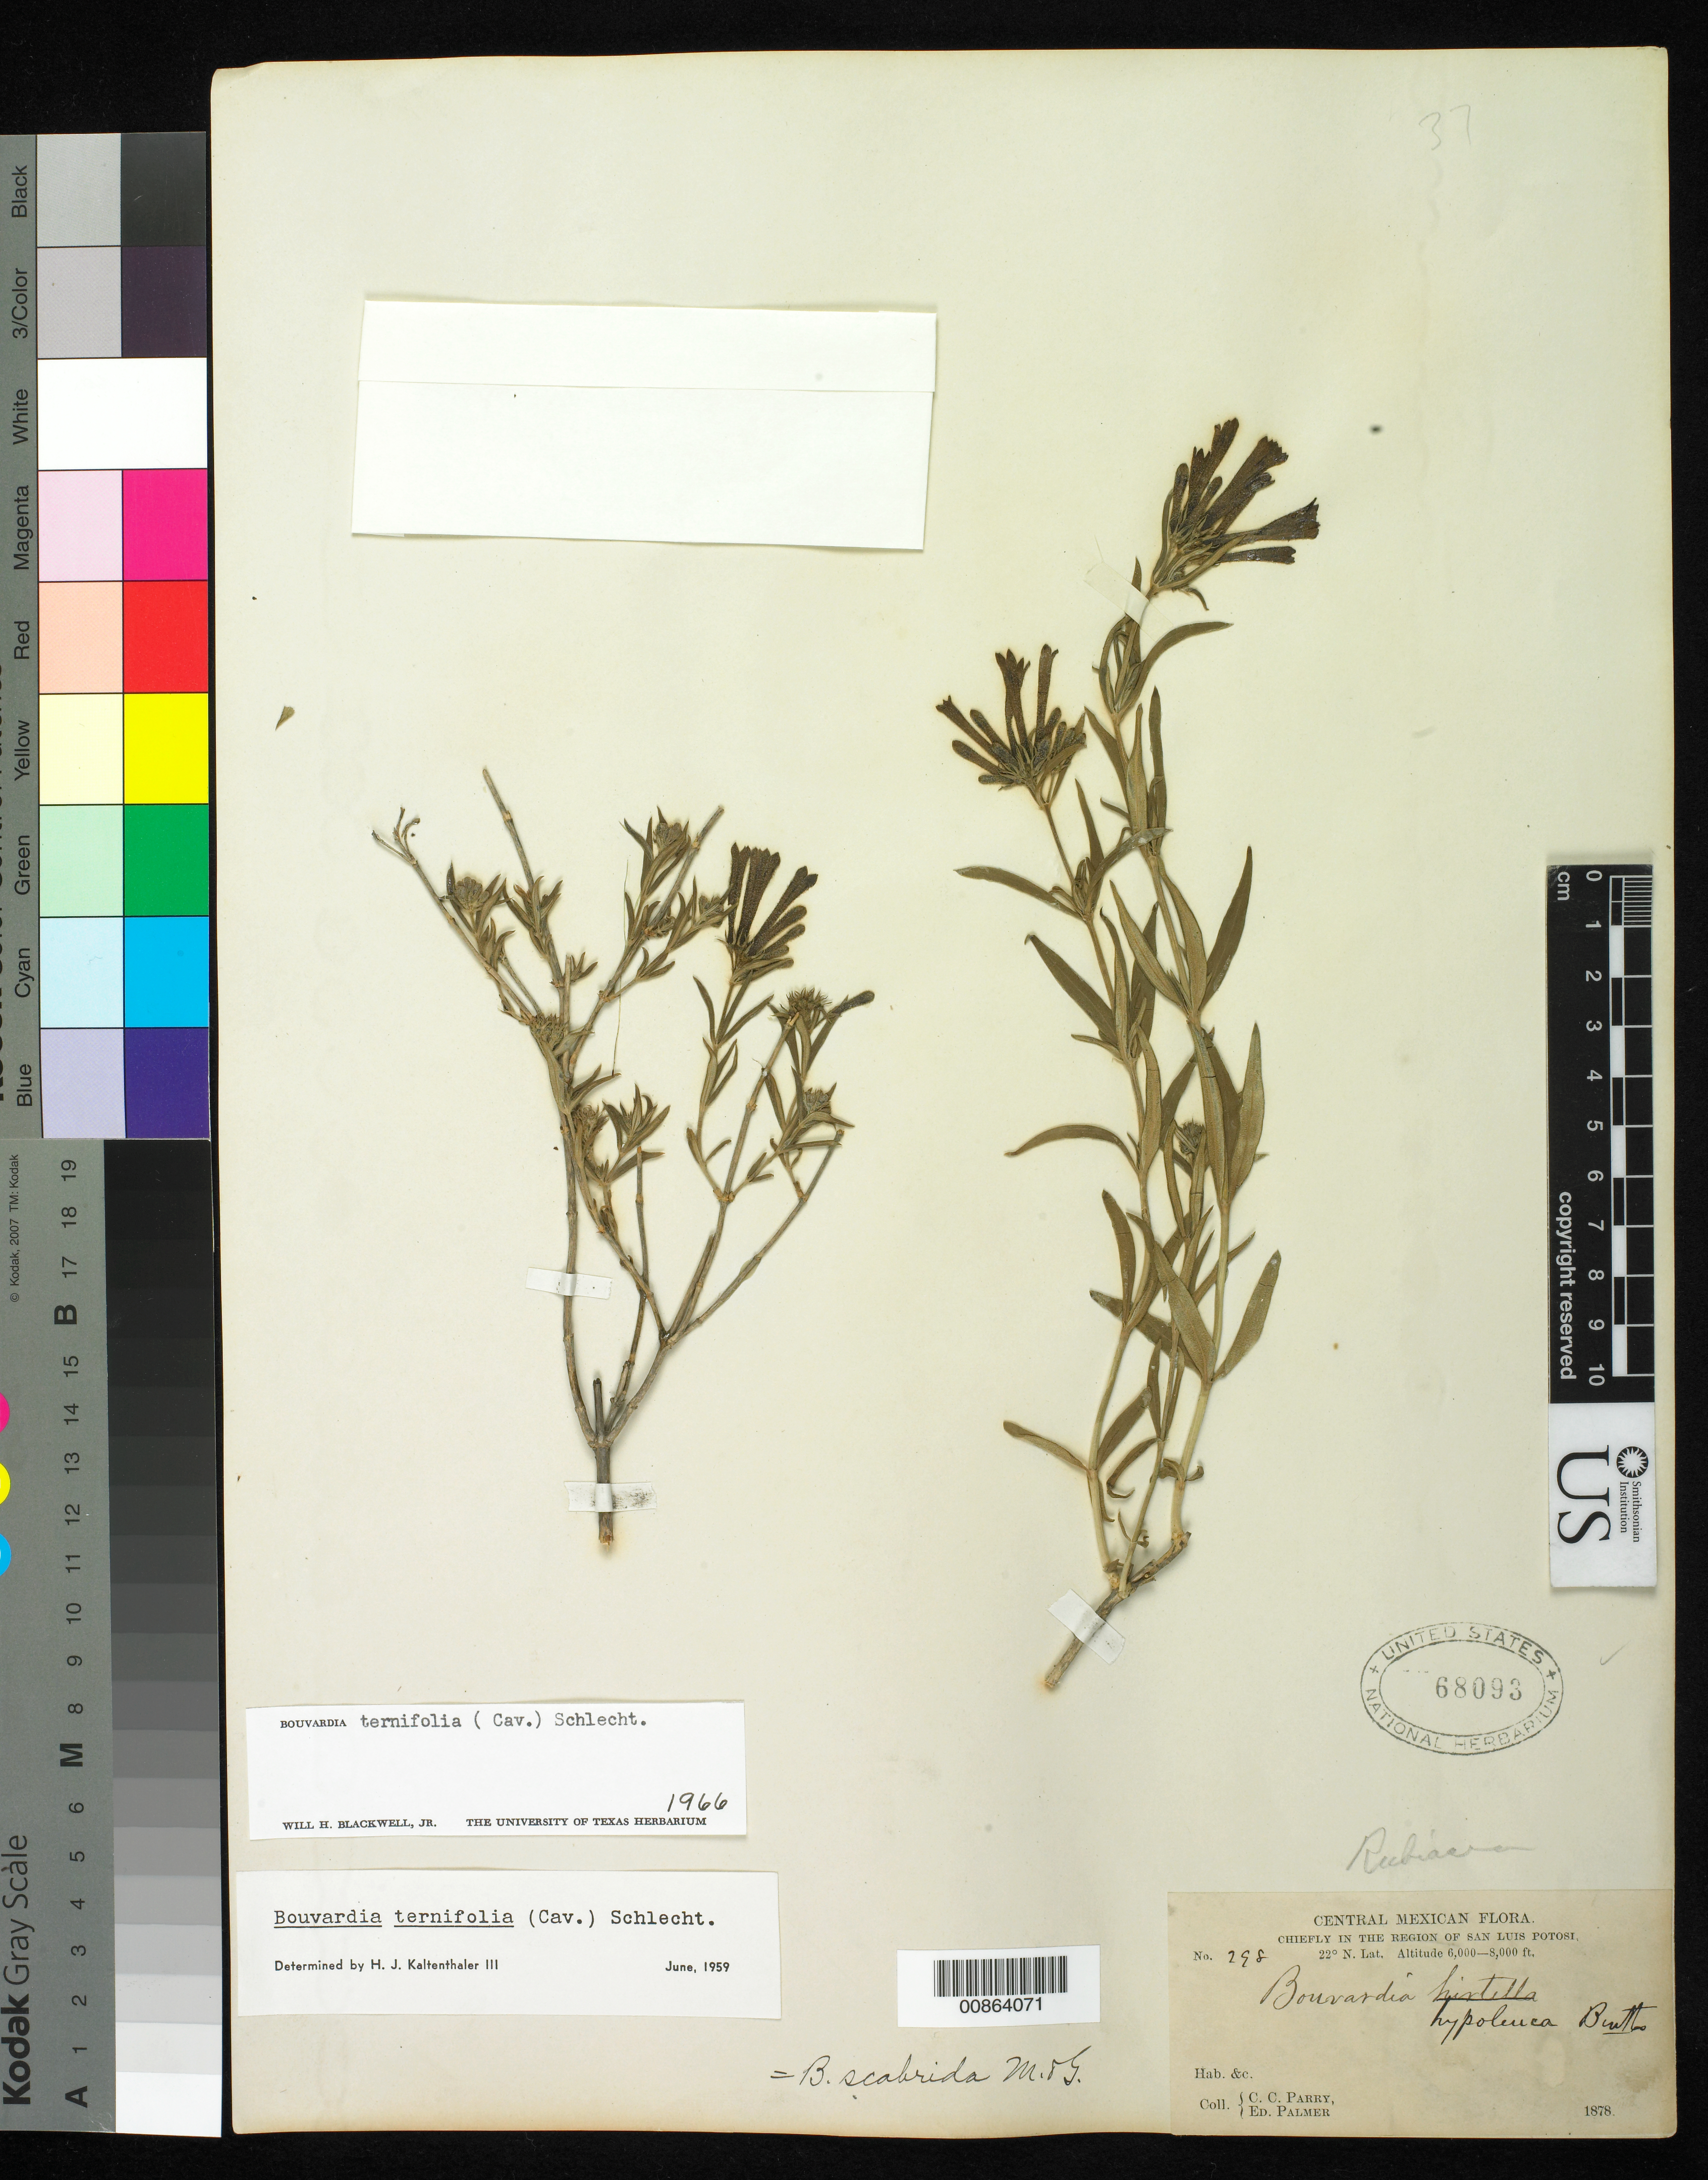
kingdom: Plantae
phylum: Tracheophyta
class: Magnoliopsida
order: Gentianales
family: Rubiaceae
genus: Bouvardia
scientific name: Bouvardia tenuifolia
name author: Standl.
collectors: C. C. Parry & E. Palmer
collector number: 298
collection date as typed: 1878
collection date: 1878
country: Mexico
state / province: San Luis Potosí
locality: Chiefly in the region of San Luis Potosí.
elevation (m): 1829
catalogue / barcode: US 68093